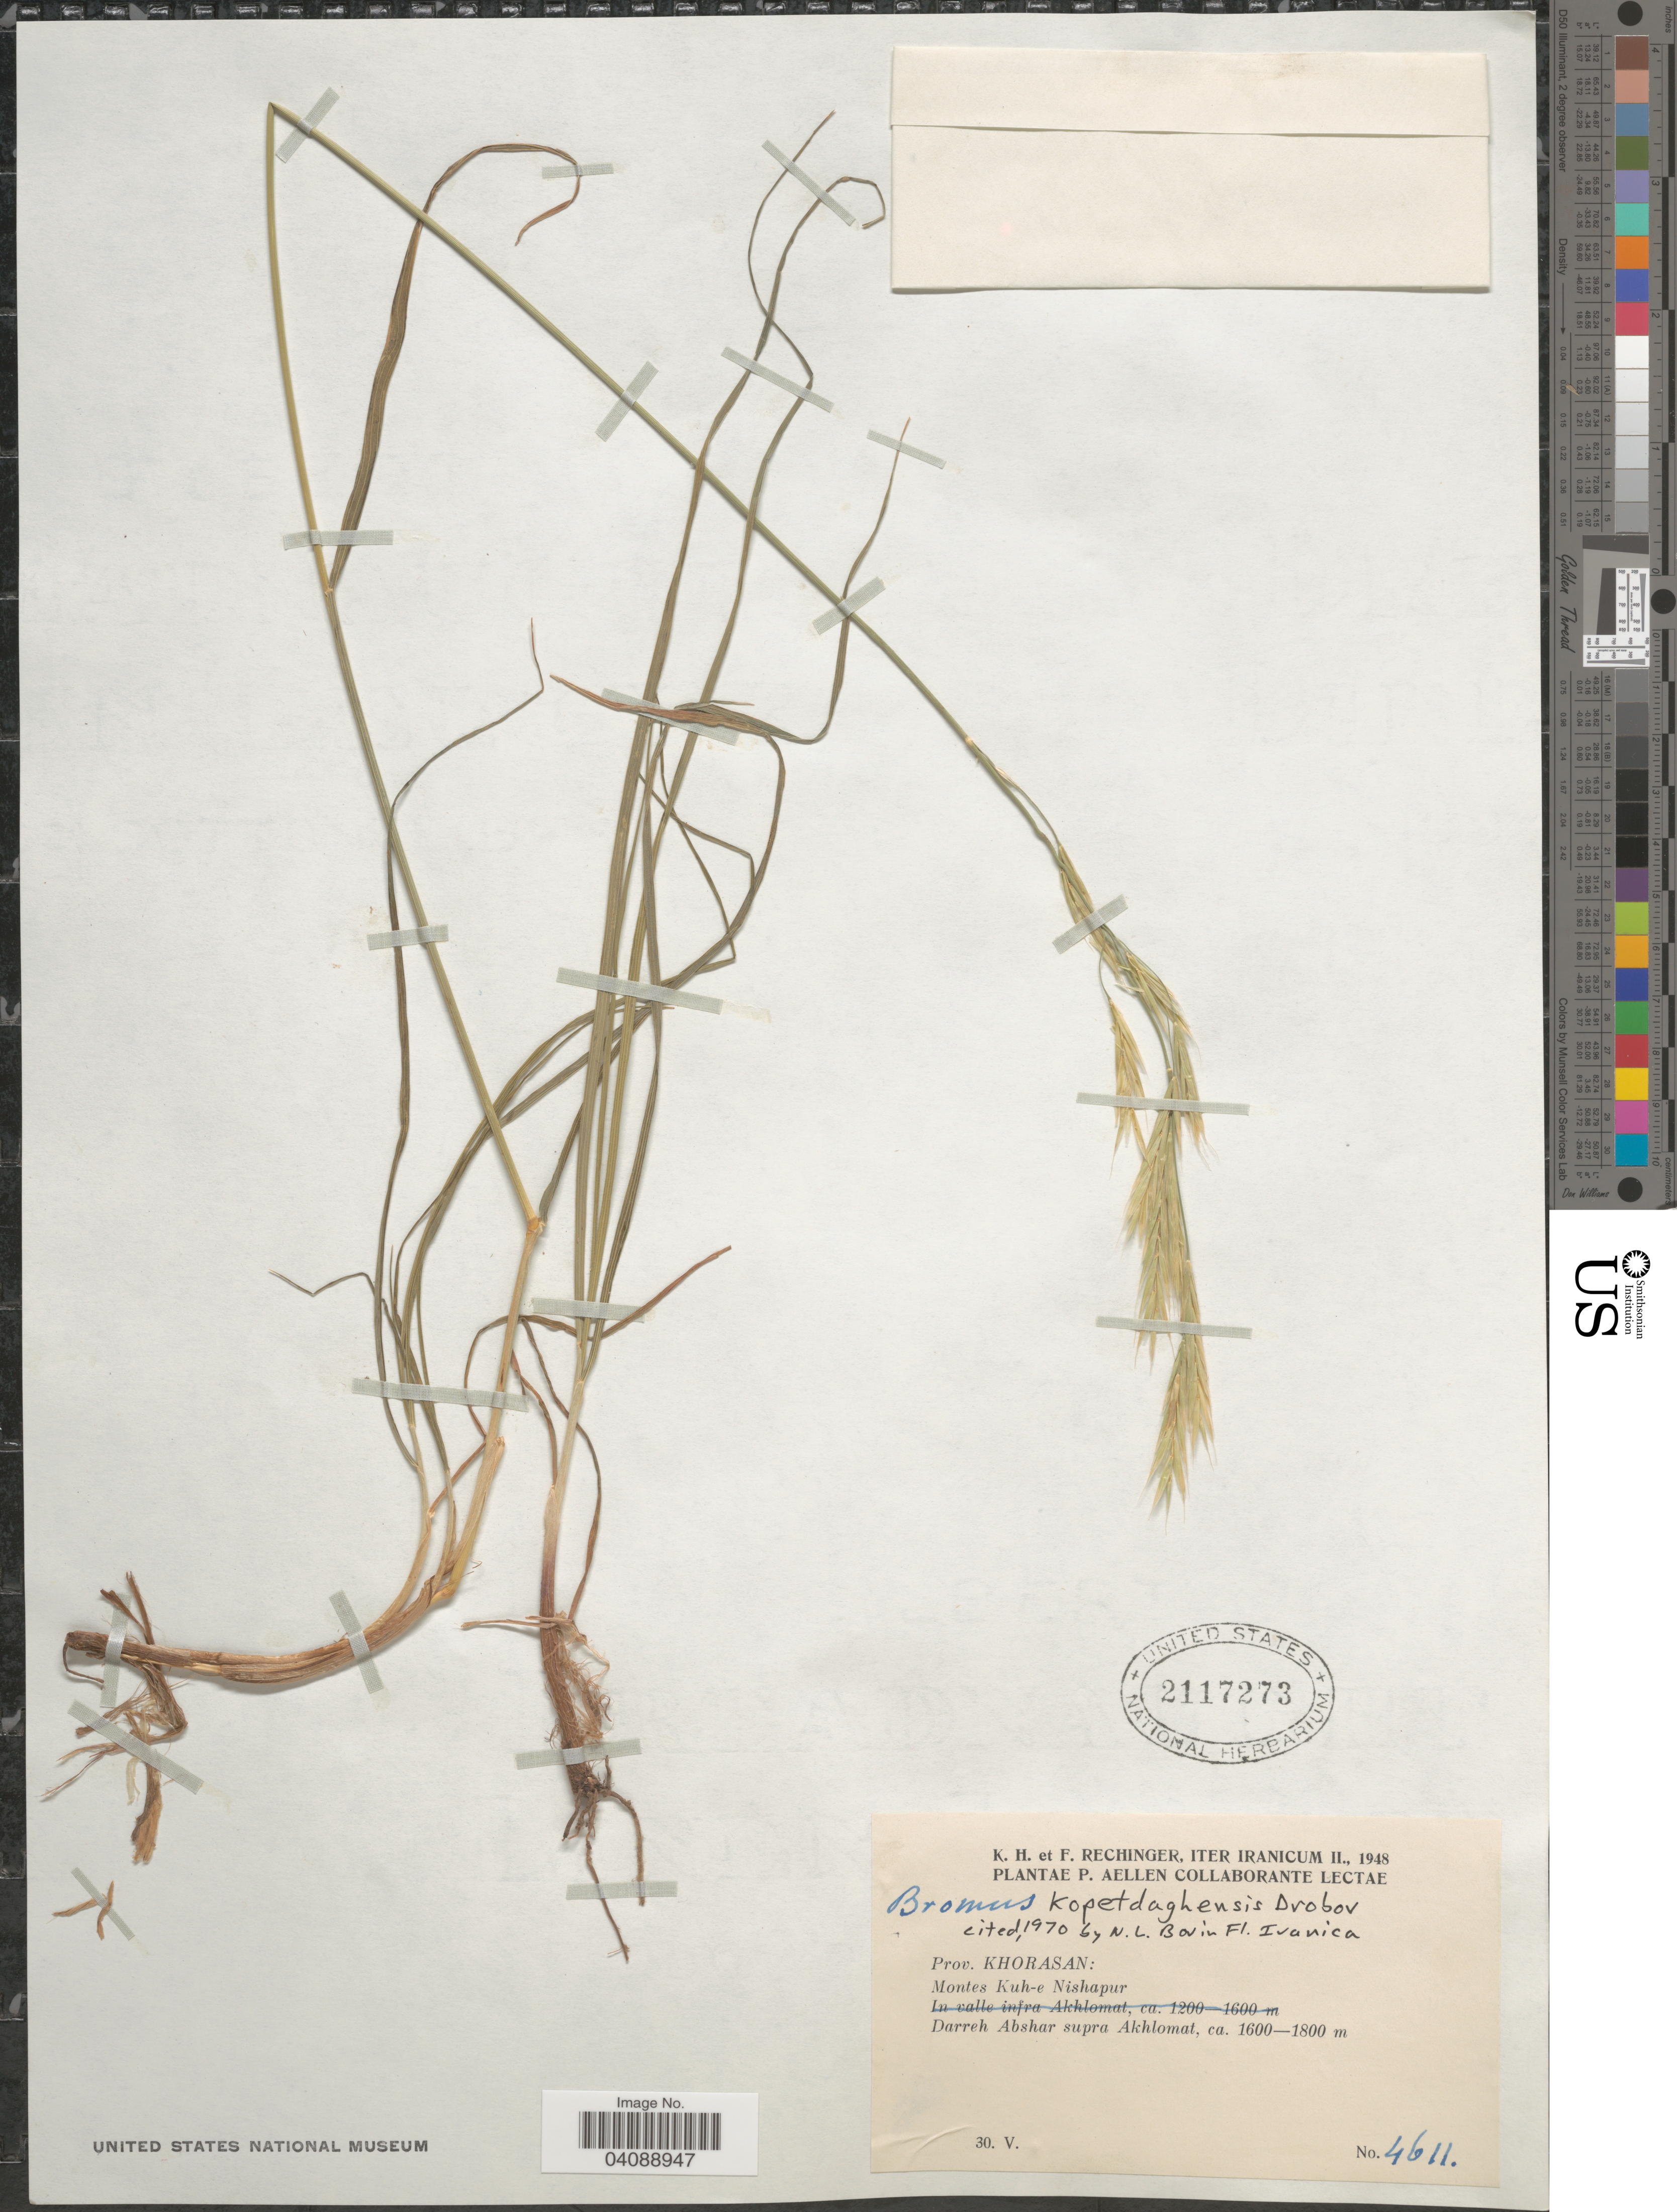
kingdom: Plantae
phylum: Tracheophyta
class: Liliopsida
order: Poales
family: Poaceae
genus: Bromus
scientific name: Bromus kopetdagensis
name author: Drobow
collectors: K. H. Rechinger & F. Rechinger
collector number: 4611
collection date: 1948-05-30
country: Iran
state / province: Khorasan [obsolete]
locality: Iter Iranicum II., 1948. Prov. Khorasan: Montes Kuh-e Nishapur. Darreh Abshar supra Akhlomat.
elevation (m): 1600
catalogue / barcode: US 2117273